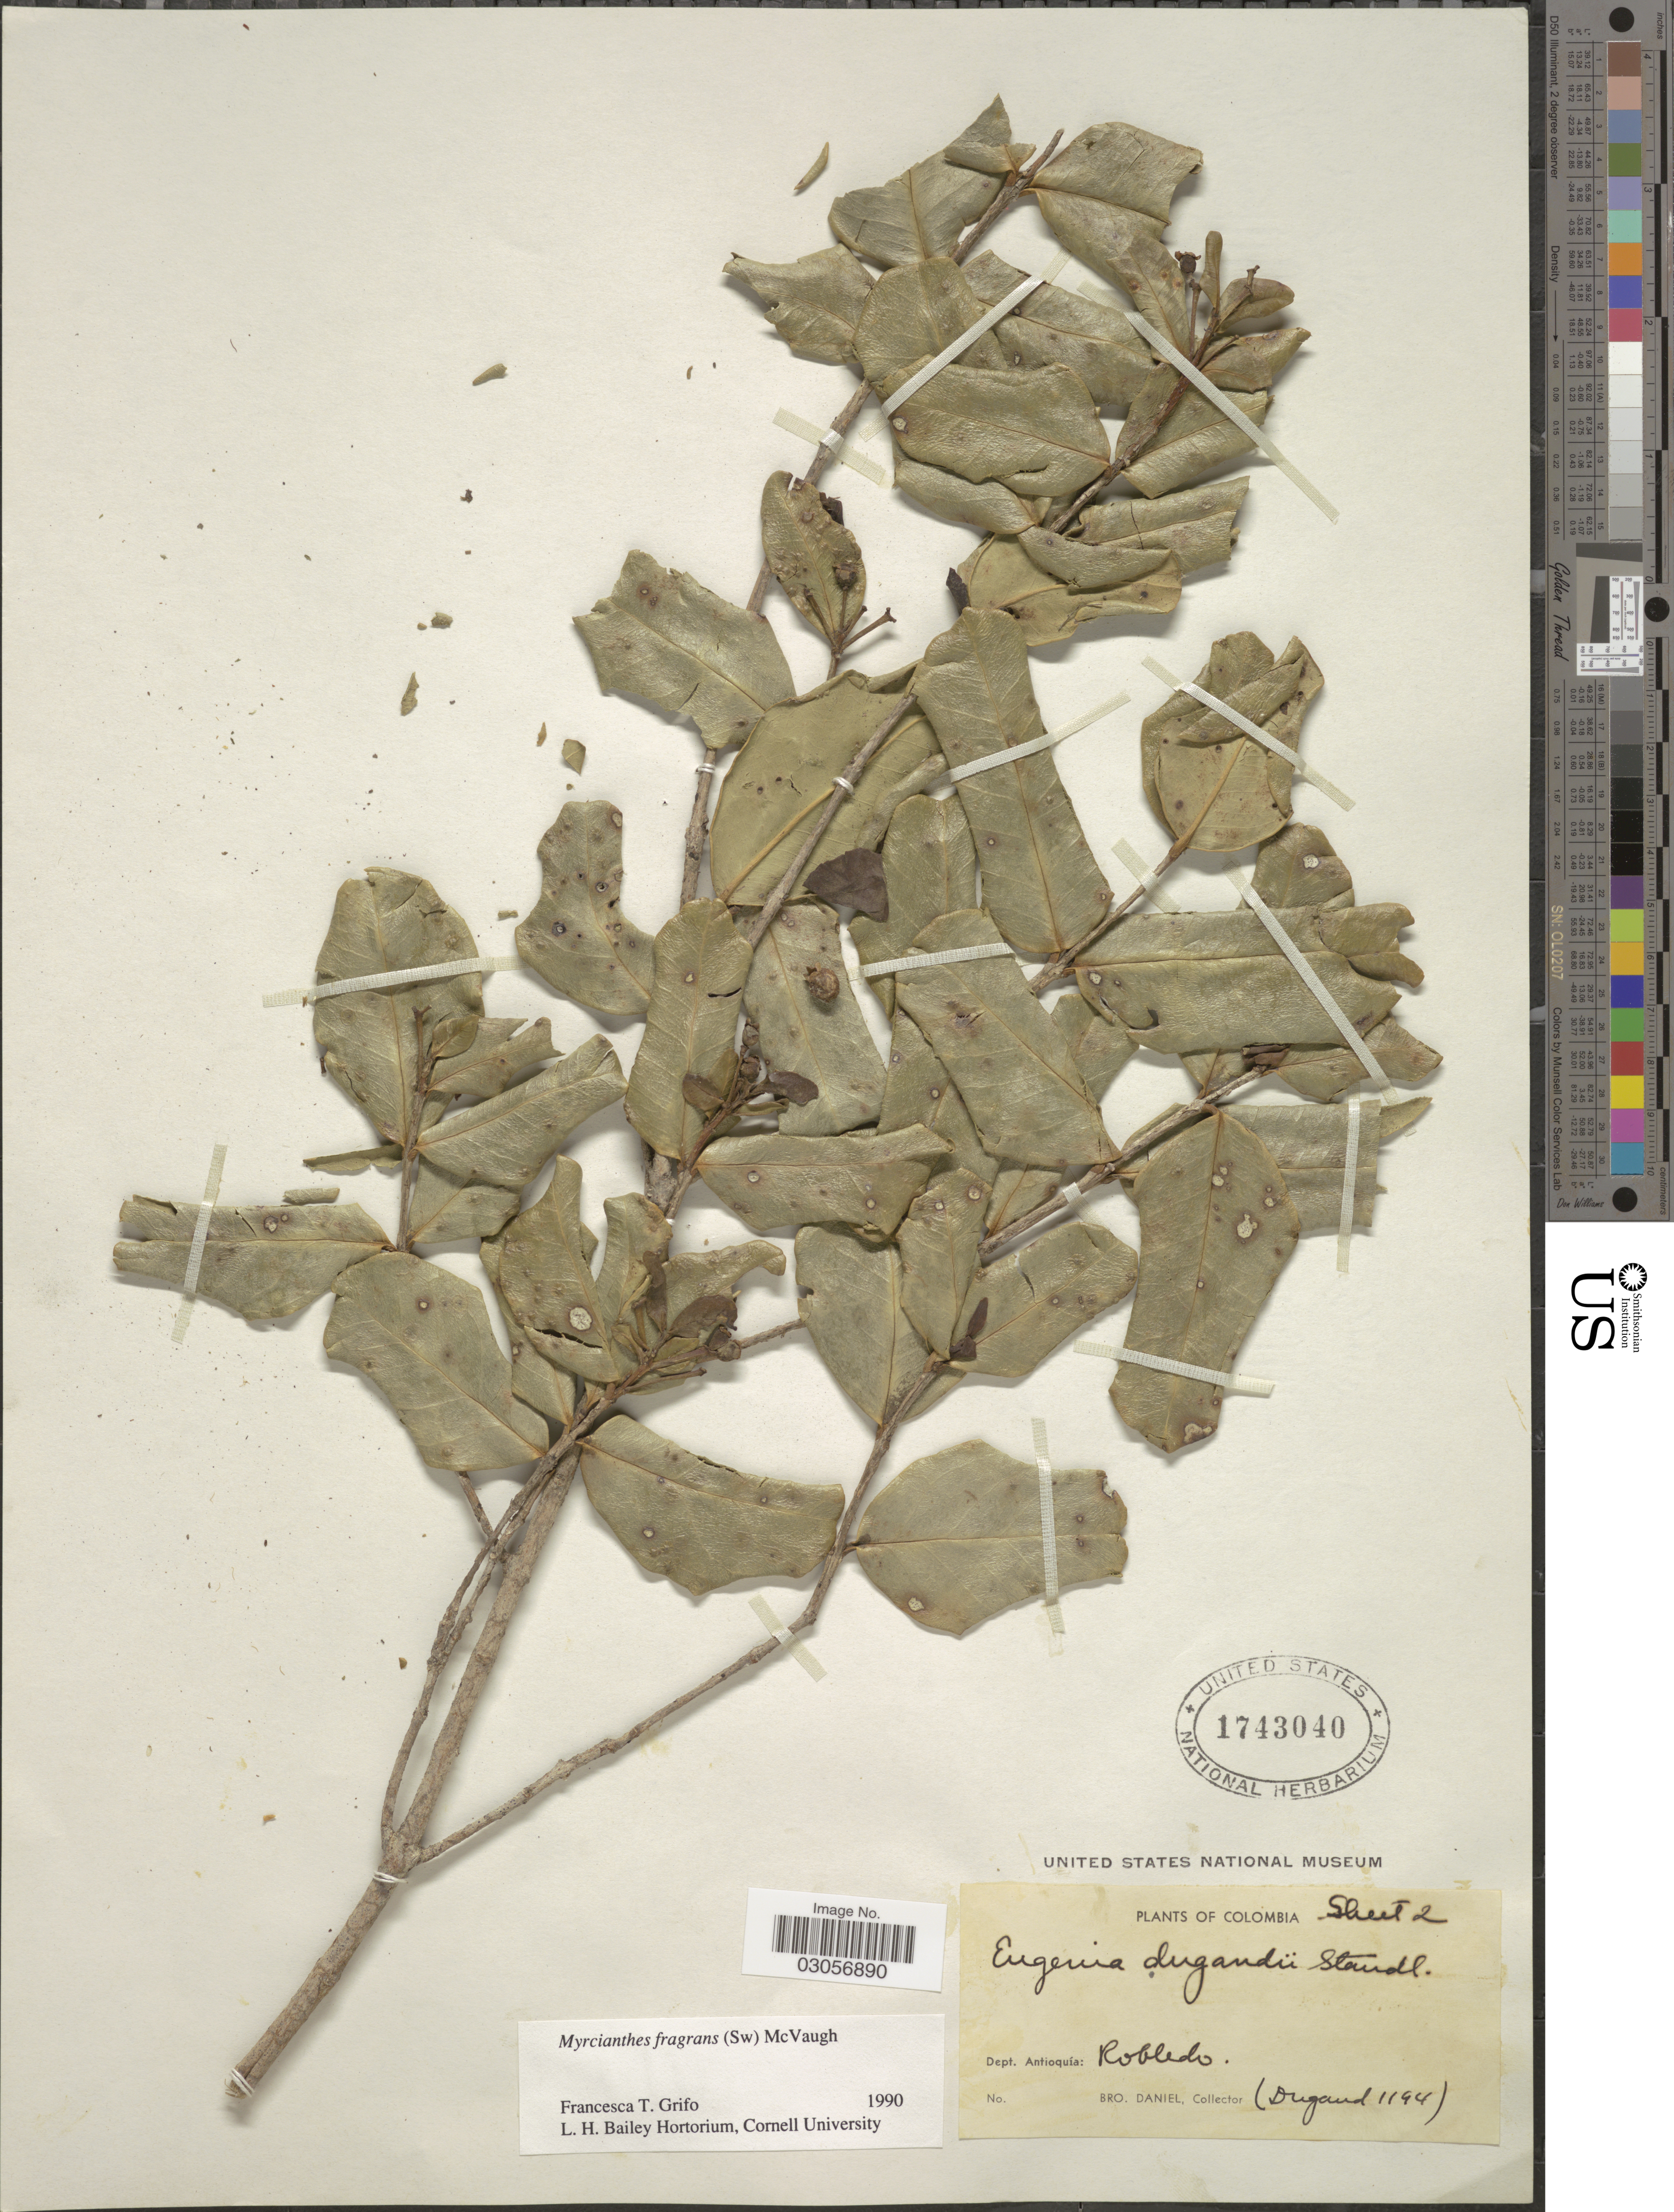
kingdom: Plantae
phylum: Tracheophyta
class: Magnoliopsida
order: Myrtales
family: Myrtaceae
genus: Myrcianthes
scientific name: Myrcianthes fragrans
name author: (Sw.) McVaugh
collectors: Bro. Daniel & Dugand, --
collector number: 1194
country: Colombia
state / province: Antioquia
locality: Dept. Antioquía: Robledo.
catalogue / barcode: US 1743040